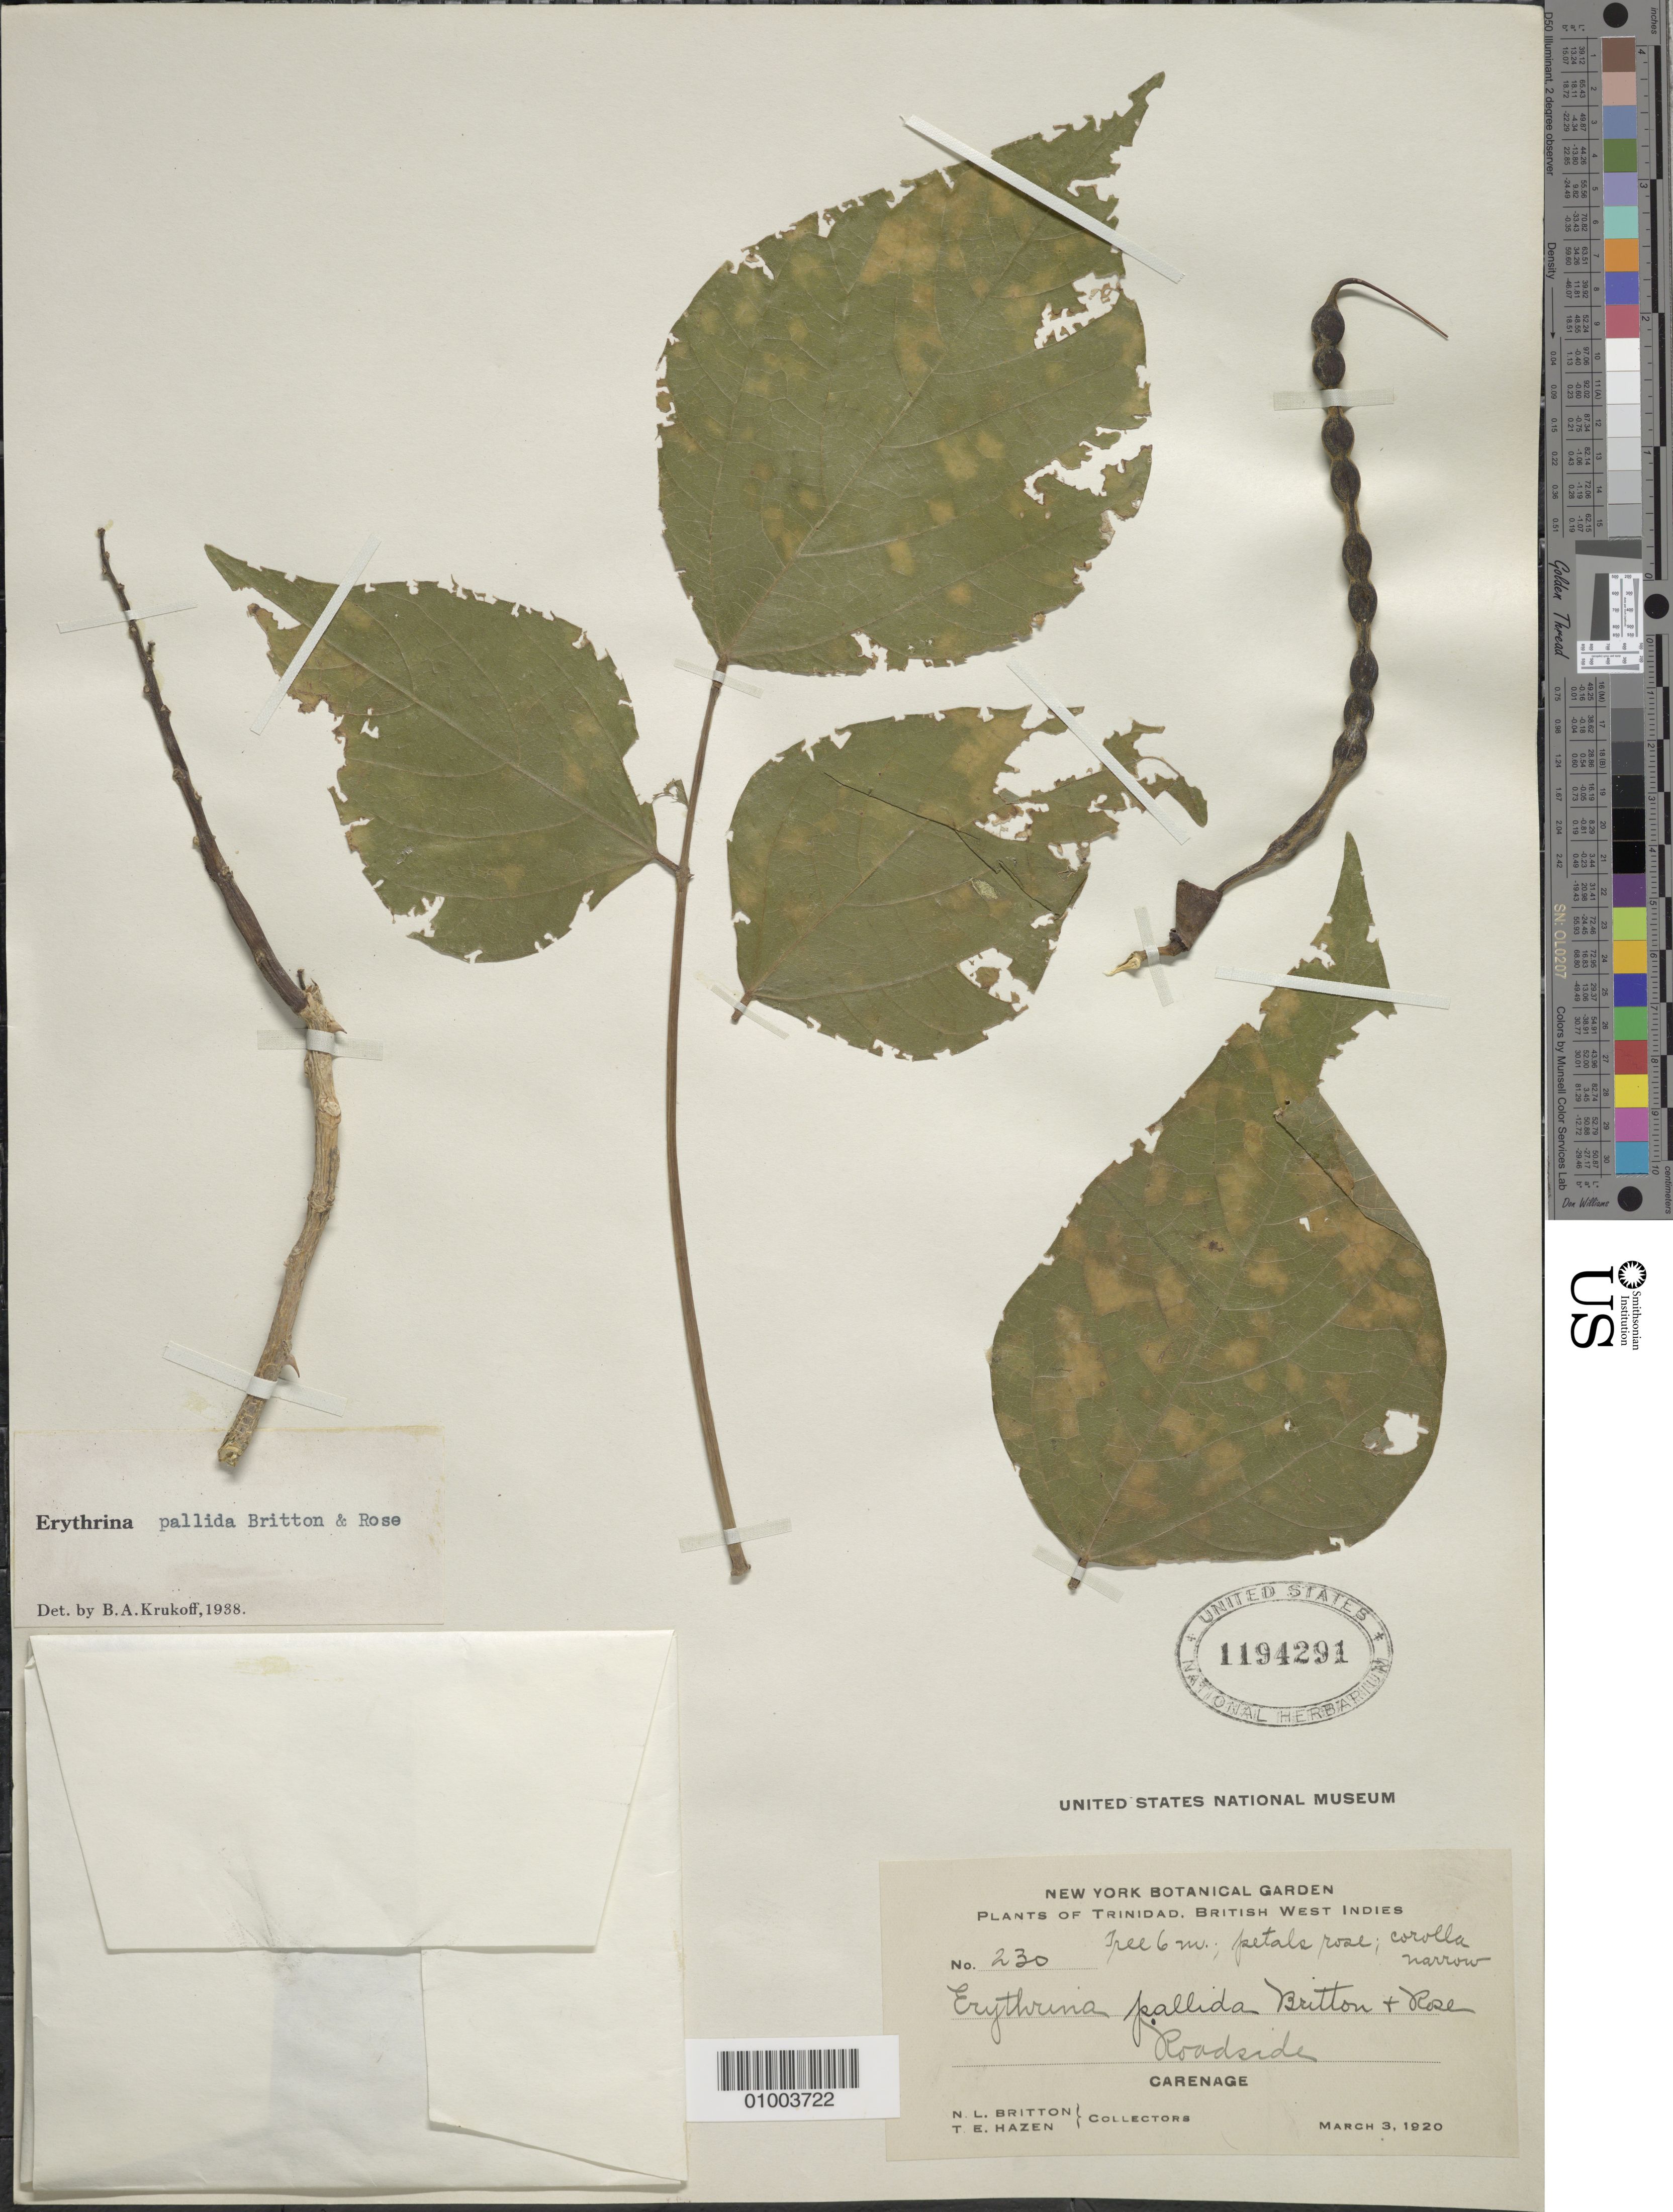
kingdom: Plantae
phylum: Tracheophyta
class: Magnoliopsida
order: Fabales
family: Fabaceae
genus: Erythrina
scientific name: Erythrina pallida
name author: Britton & Rose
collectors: N. Britton & T. E. Hazen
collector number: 230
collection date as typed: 03 Mar 1920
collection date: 1920-03-03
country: Trinidad and Tobago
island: Trinidad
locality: Roadside, Carenage. Tree 6m. petals rose; corolla narrow.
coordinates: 0 N, 0 E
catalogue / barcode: US 1194291